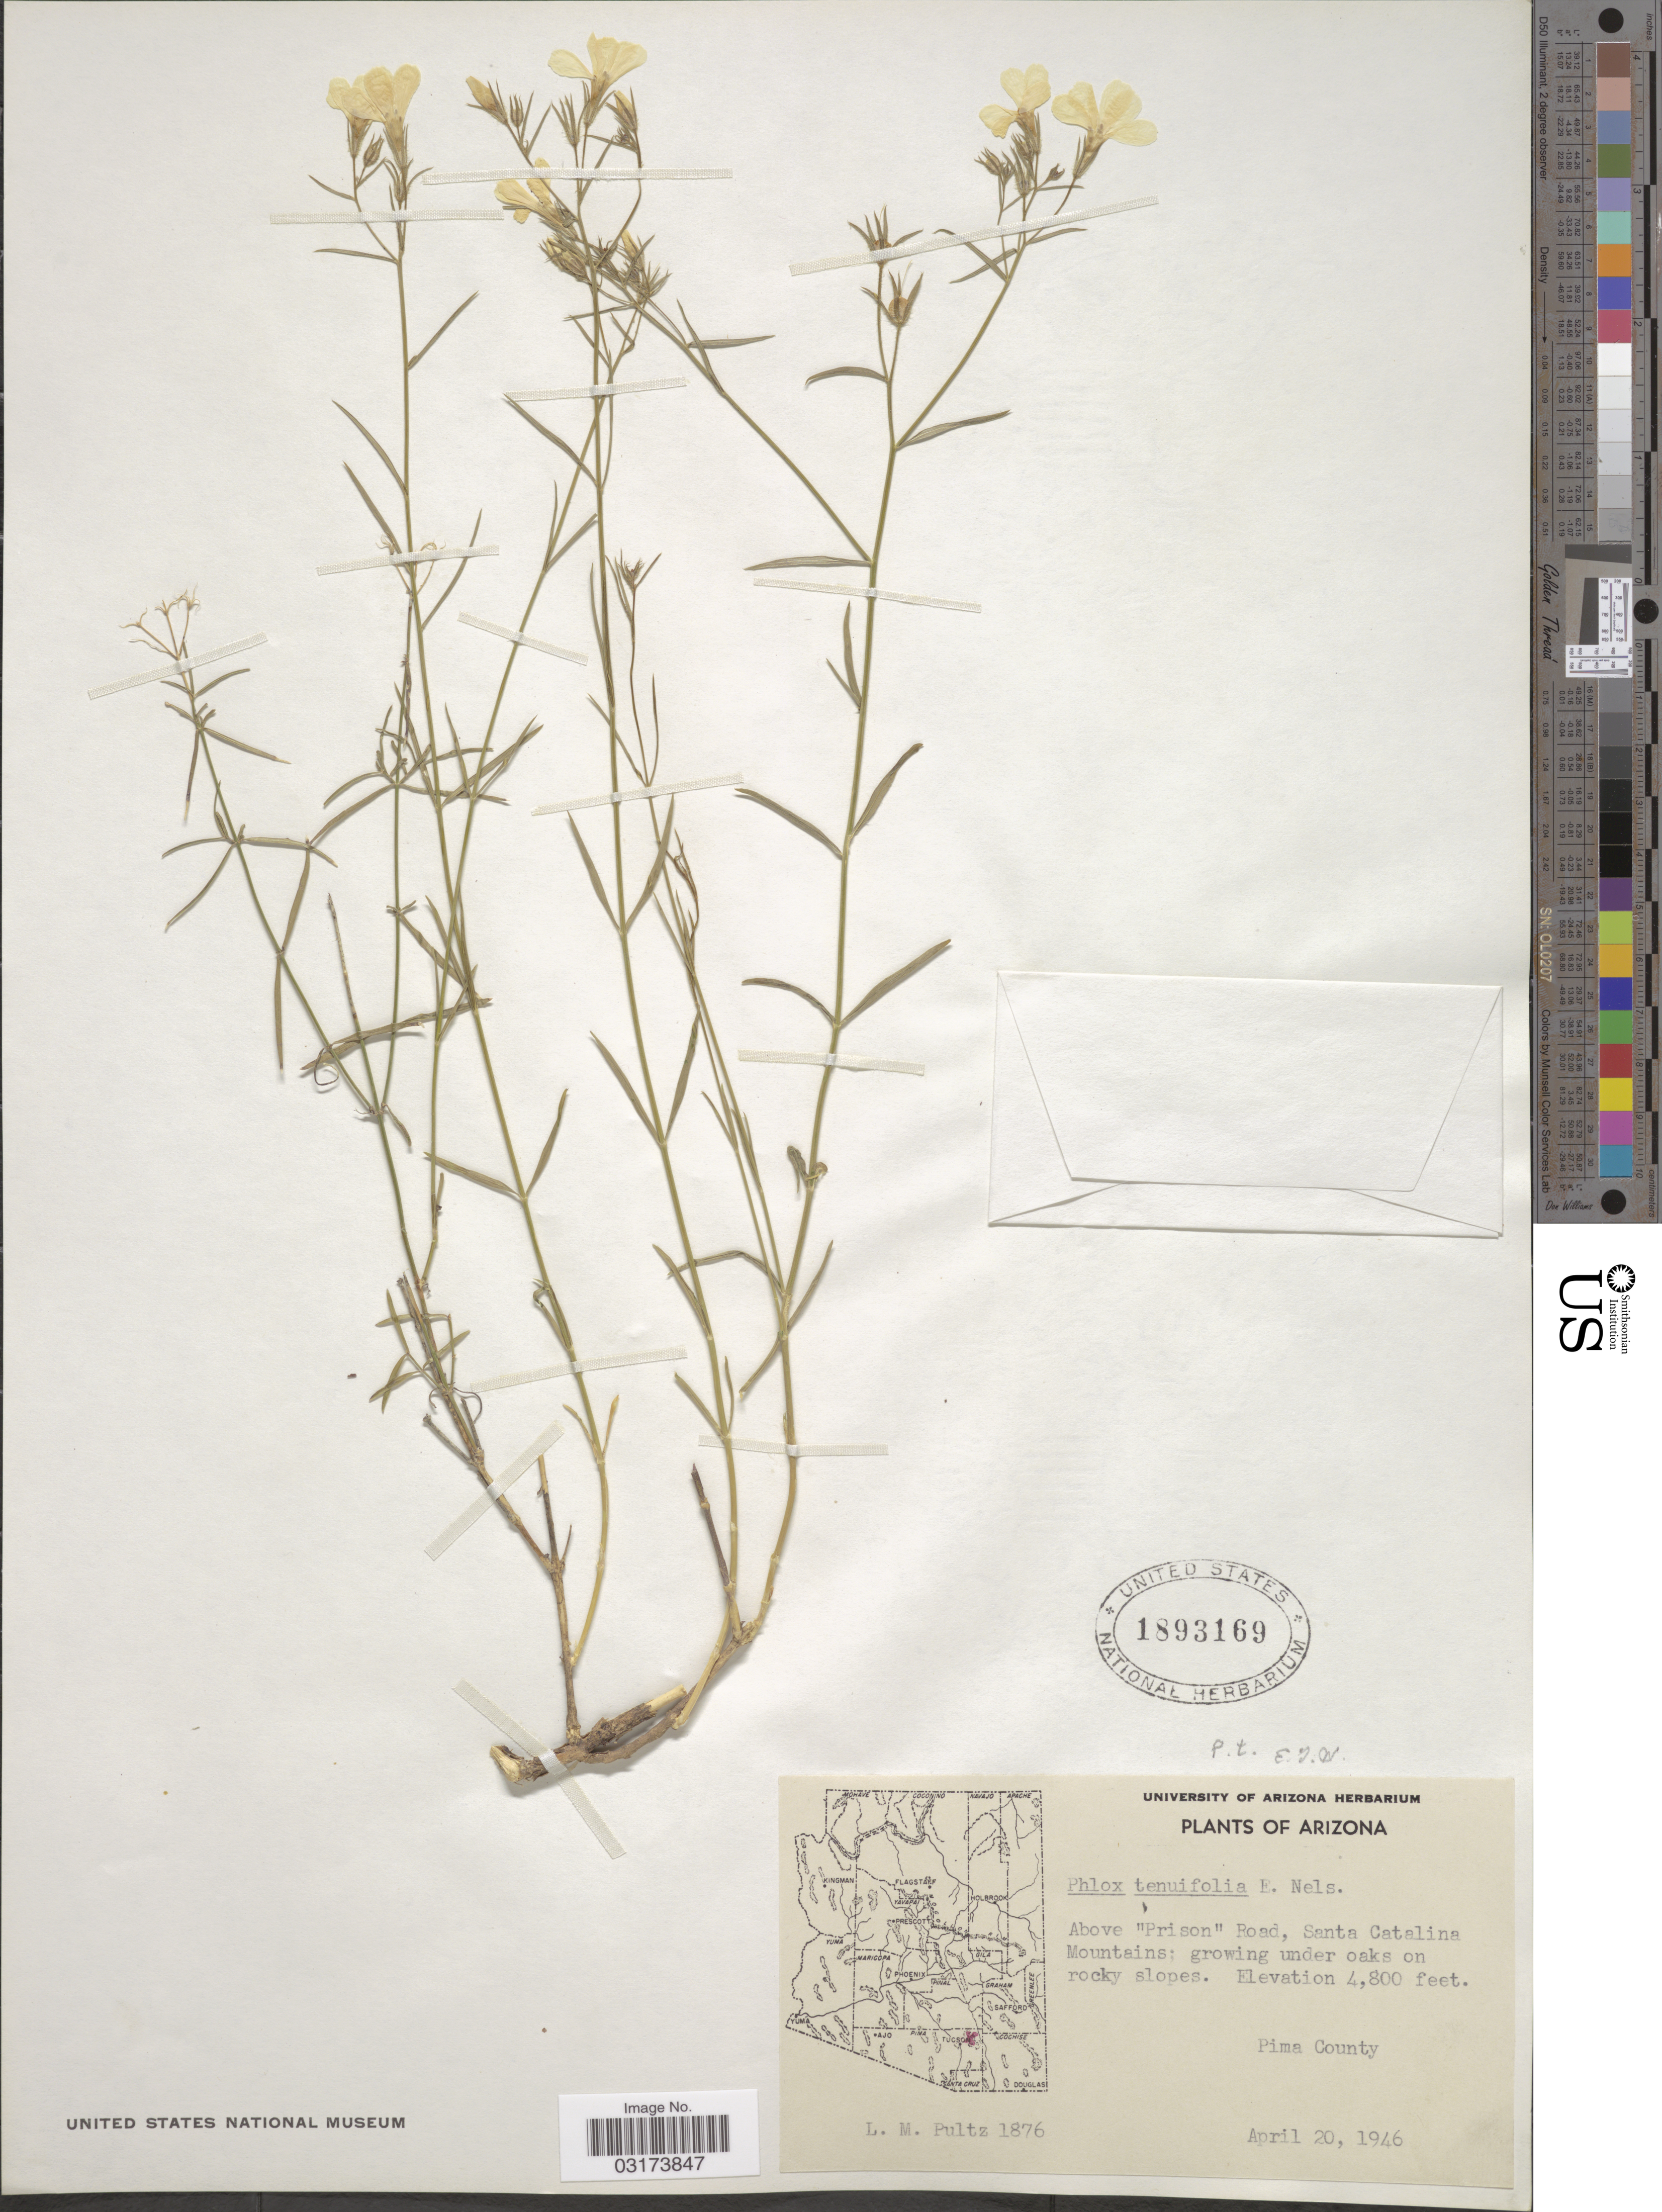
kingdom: Plantae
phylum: Tracheophyta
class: Magnoliopsida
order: Ericales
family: Polemoniaceae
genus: Phlox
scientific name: Phlox tenuifolia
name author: E.E. Nelson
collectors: L. Pultz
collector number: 1876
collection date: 1946-04-20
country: United States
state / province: Arizona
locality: Above "Prison" Road, Santa Catalina Mountains. Pima County.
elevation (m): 1463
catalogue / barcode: US 1893169